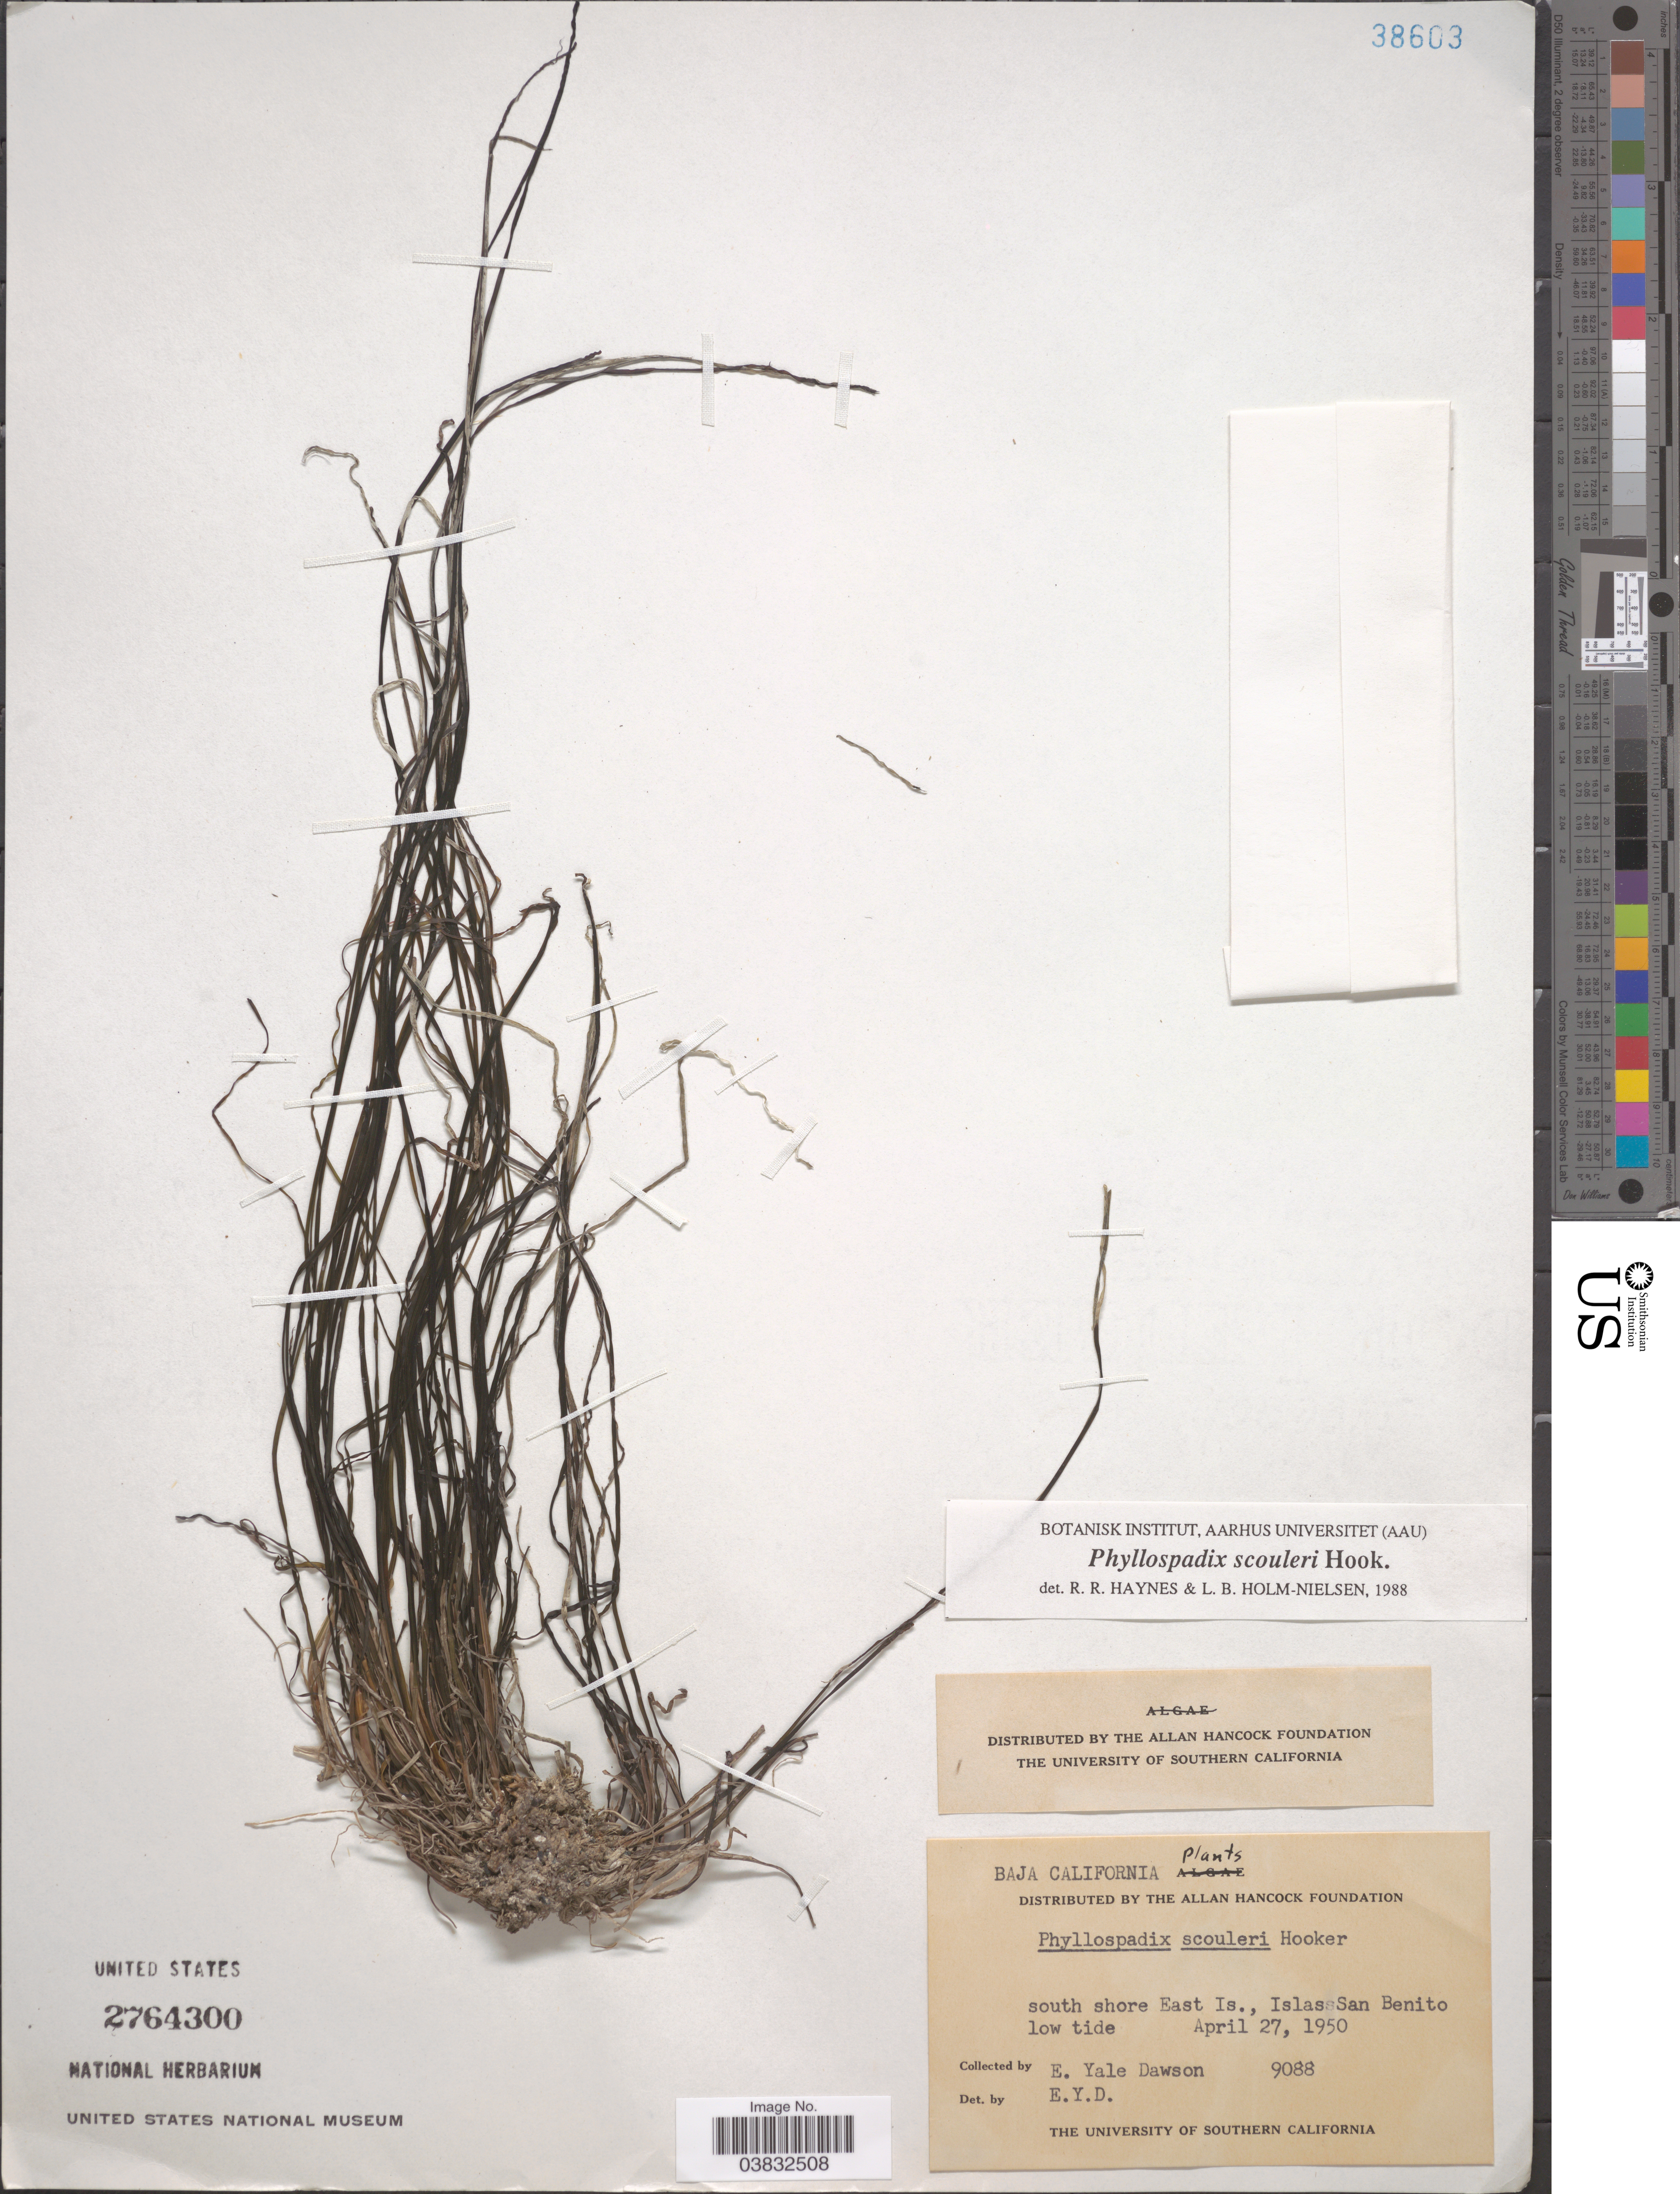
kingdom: Plantae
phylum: Tracheophyta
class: Liliopsida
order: Alismatales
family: Zosteraceae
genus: Phyllospadix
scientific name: Phyllospadix scouleri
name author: Hook.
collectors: N. Yensen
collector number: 9088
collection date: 1950-04-27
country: Mexico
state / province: Baja California Norte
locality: South shore East Is., Islas San Benito low tide.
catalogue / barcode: US 2764300